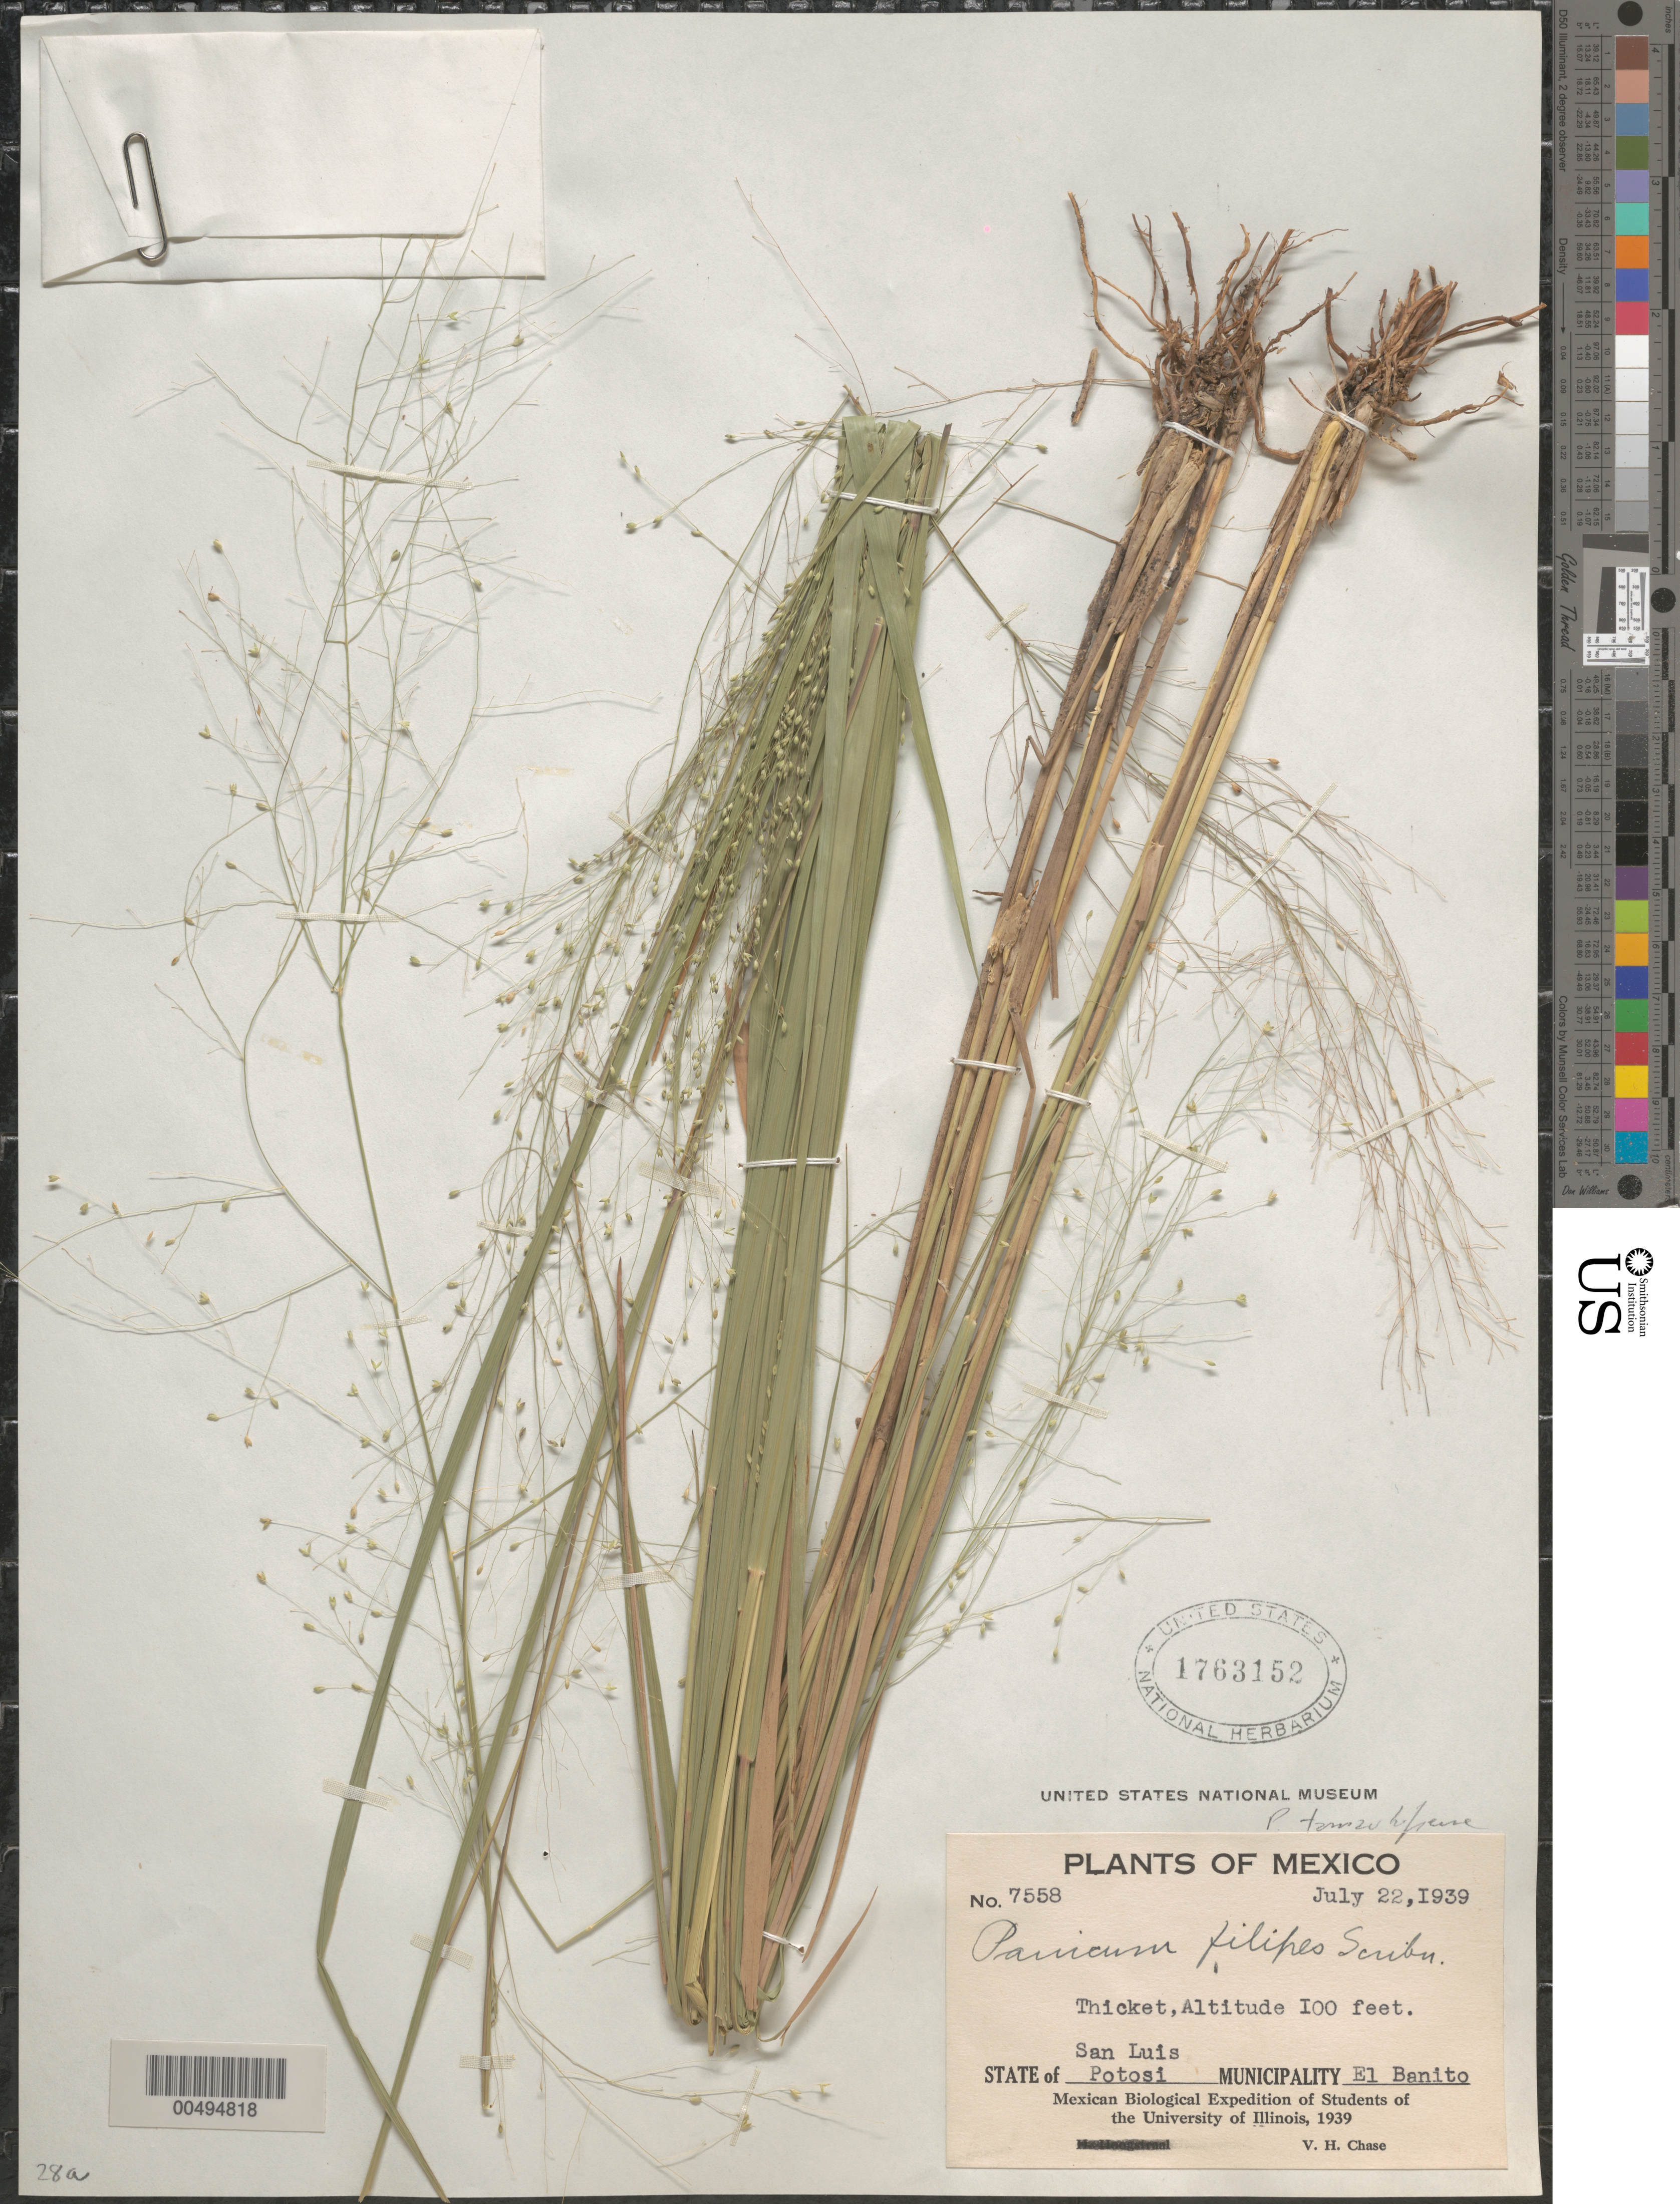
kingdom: Plantae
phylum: Tracheophyta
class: Liliopsida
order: Poales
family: Poaceae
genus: Panicum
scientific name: Panicum diffusum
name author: Sw.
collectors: V. H. Chase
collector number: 7558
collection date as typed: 22 Jul 1939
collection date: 1939-07-22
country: Mexico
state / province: San Luis Potosi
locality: Mun: El Banito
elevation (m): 30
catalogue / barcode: US 1763152